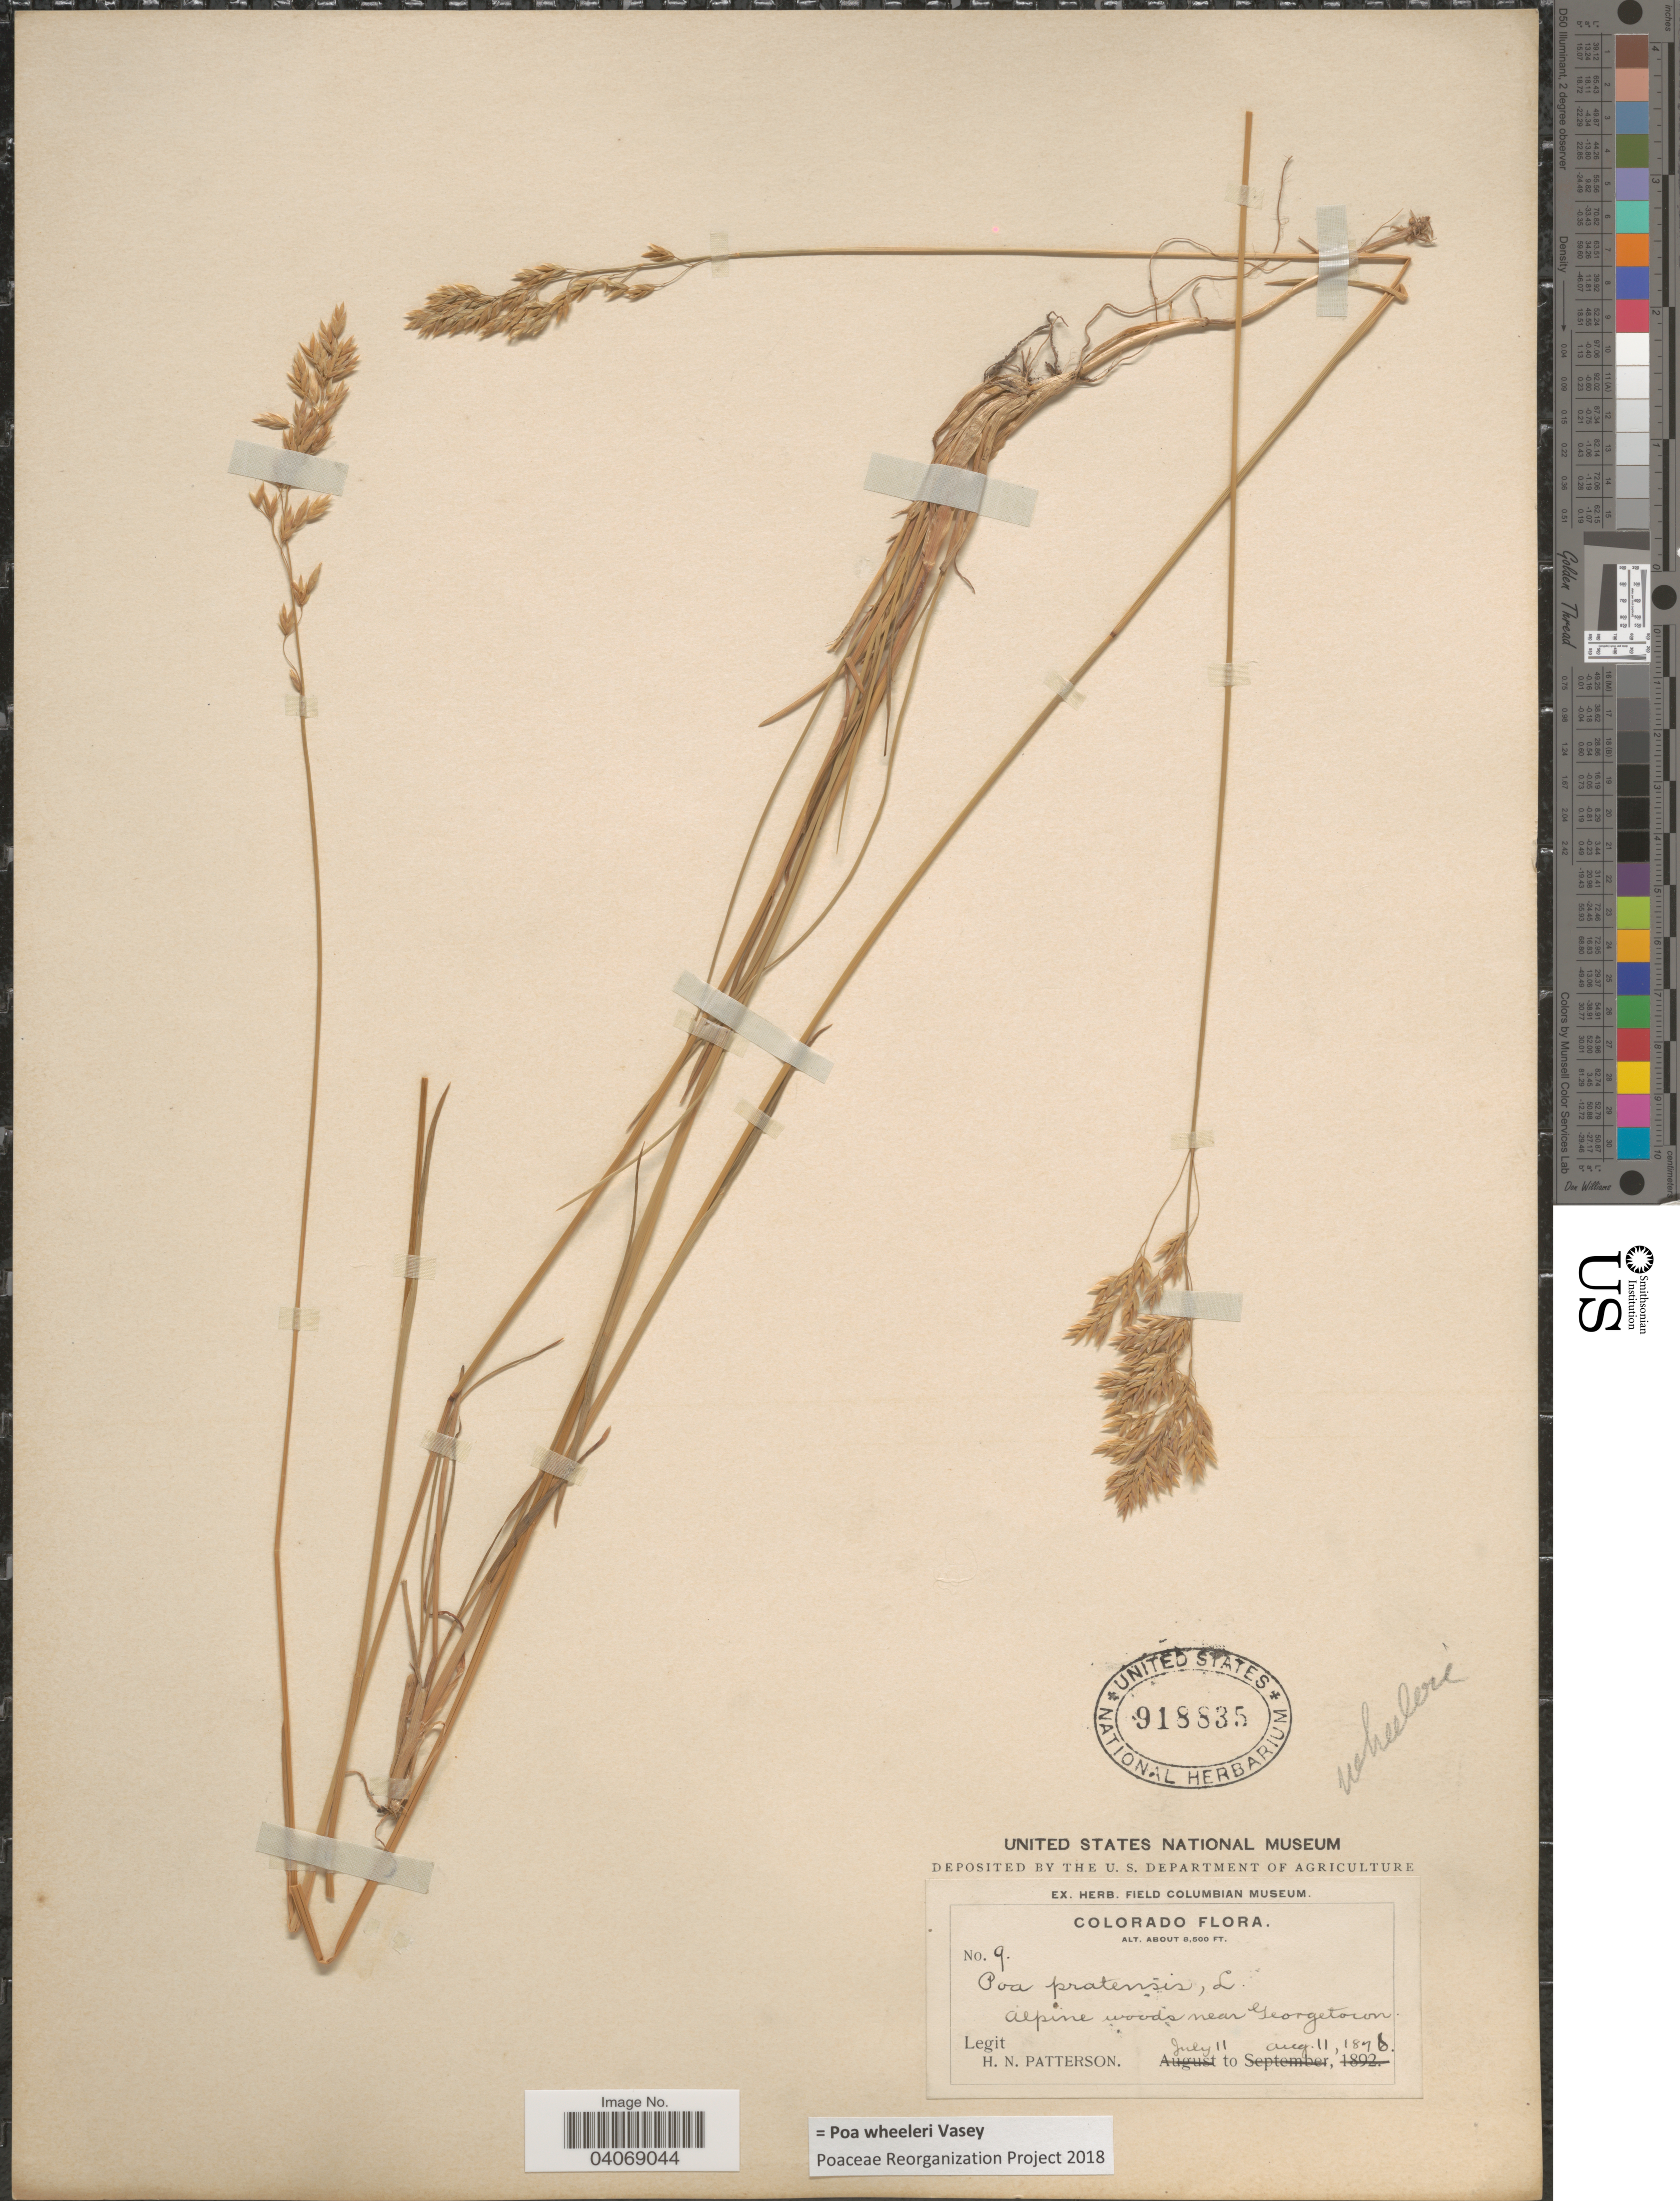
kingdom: Plantae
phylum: Tracheophyta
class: Liliopsida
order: Poales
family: Poaceae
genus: Poa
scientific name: Poa wheeleri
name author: Vasey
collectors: H. N. Patterson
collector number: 9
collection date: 1878-07-11/1878-08-11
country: United States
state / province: Colorado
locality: Alpine woods near Georgetown.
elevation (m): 2591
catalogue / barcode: US 918835